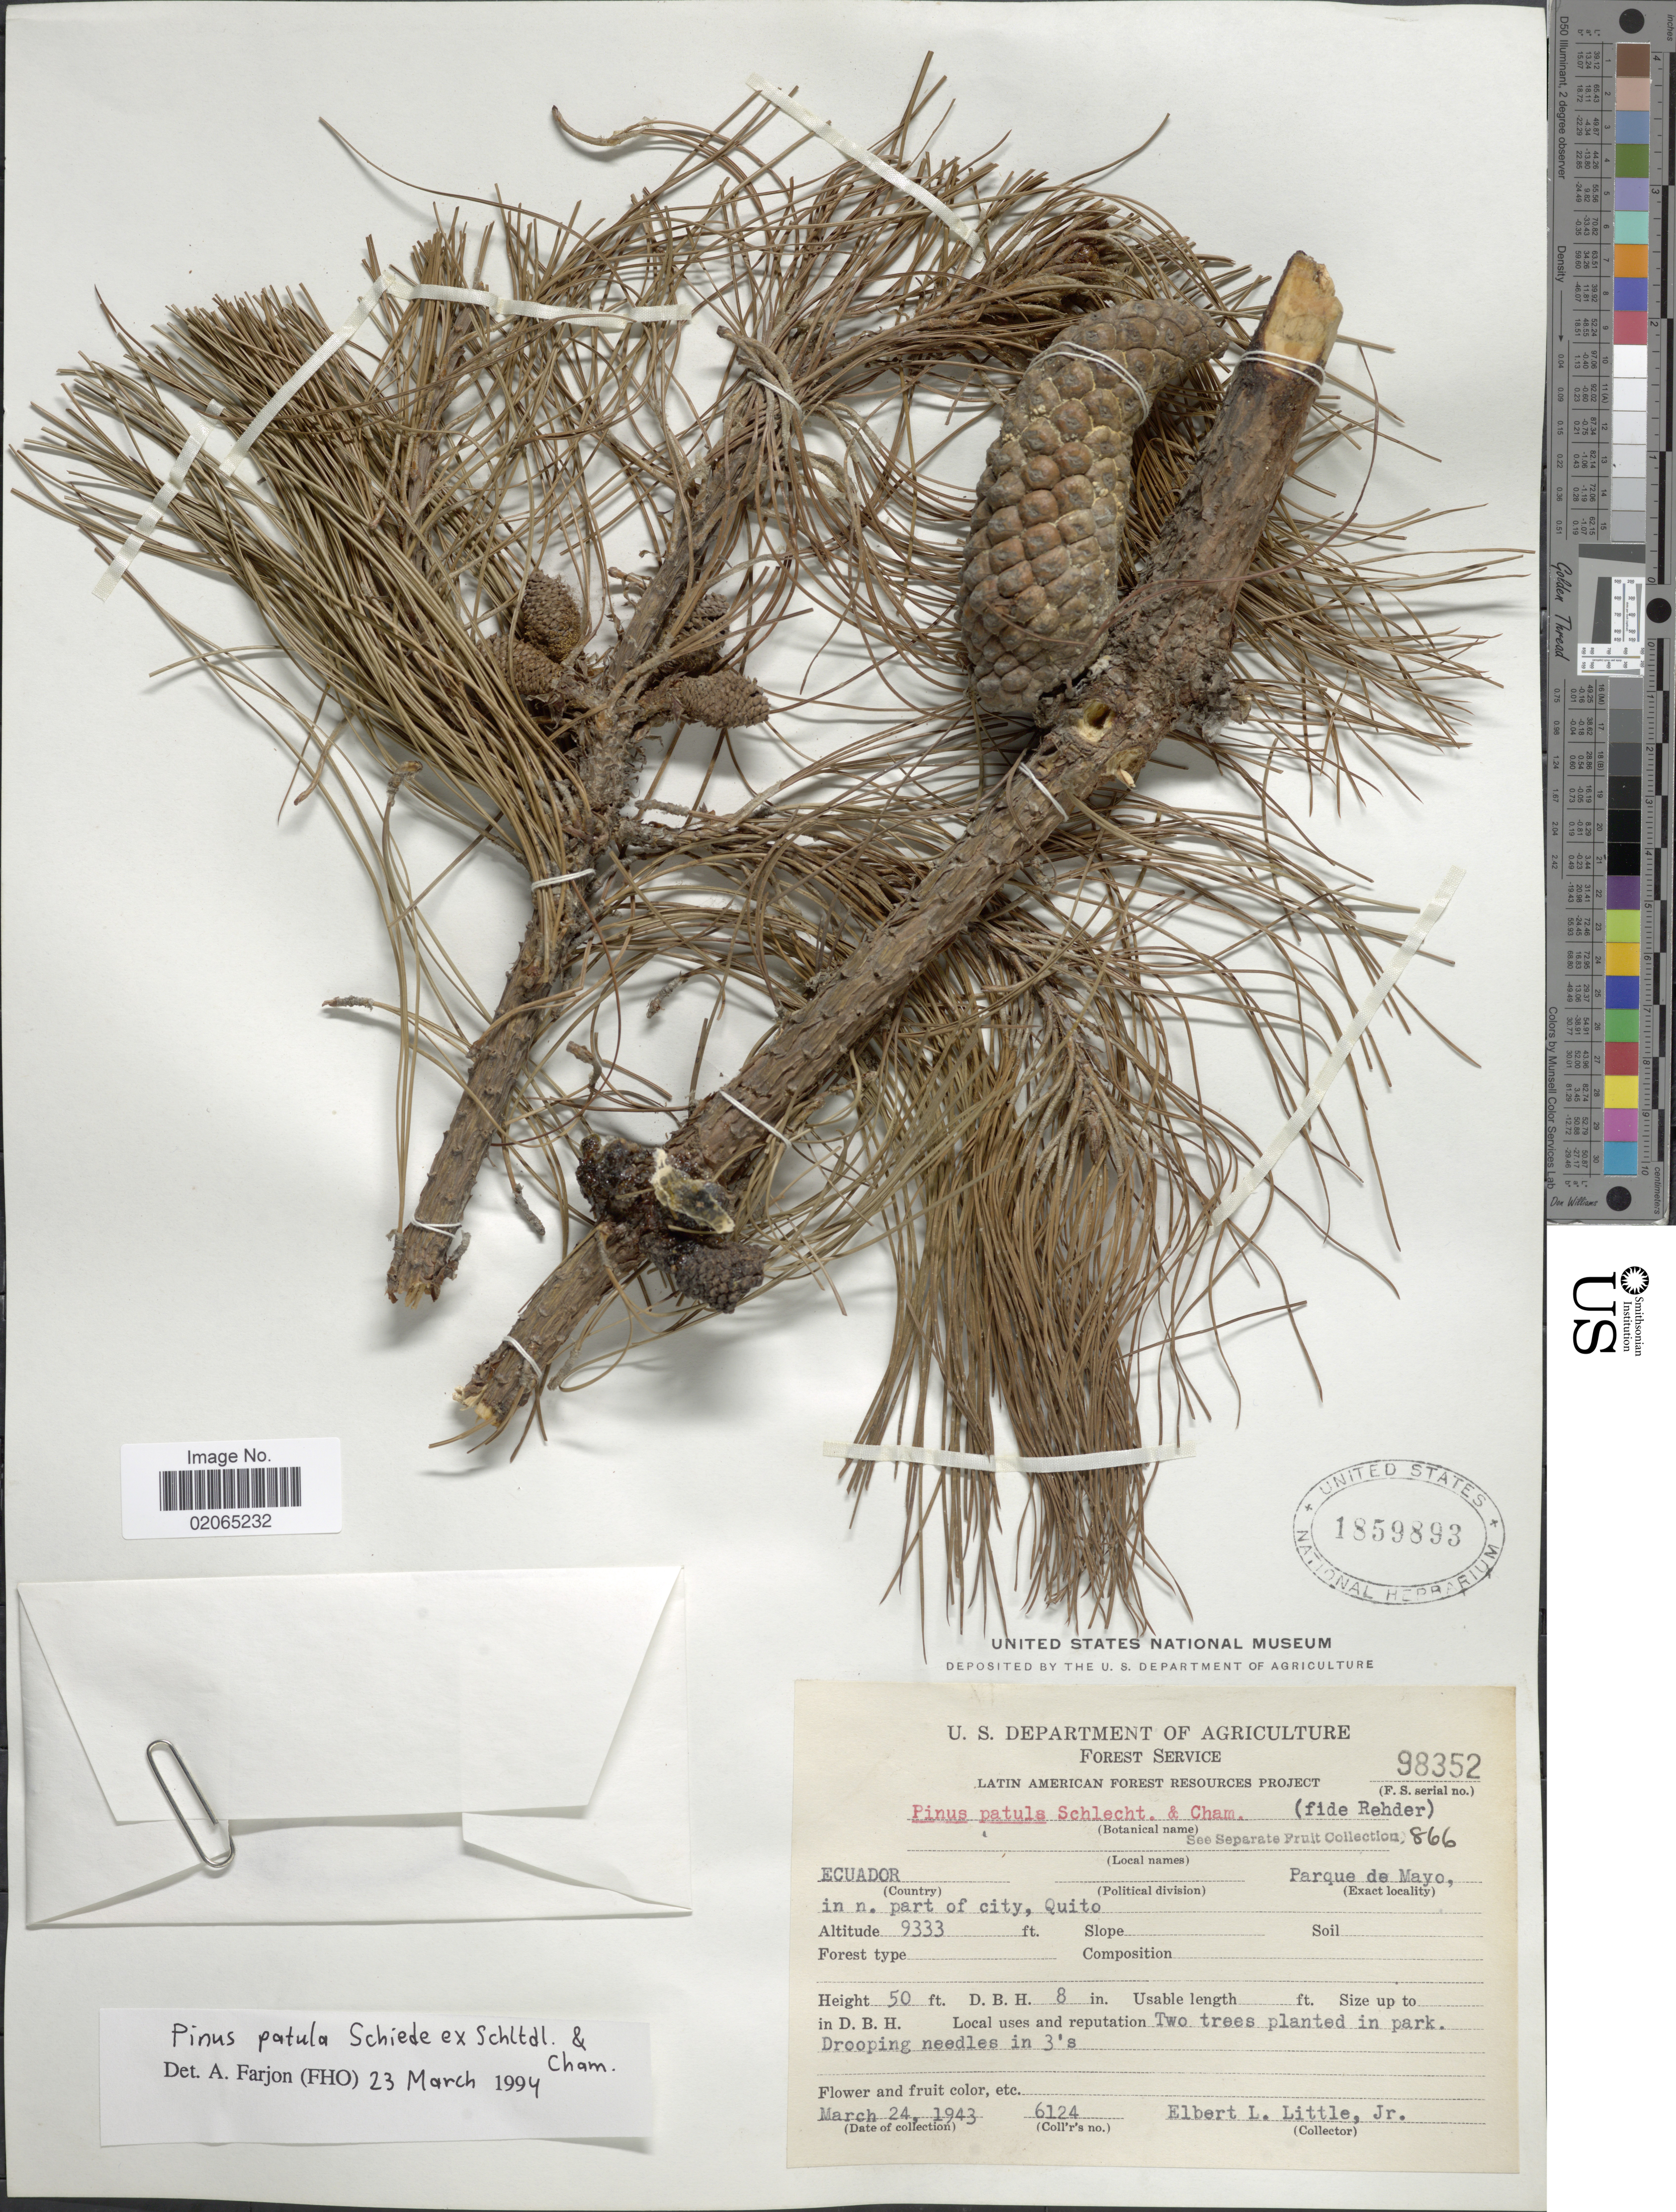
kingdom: Plantae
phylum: Tracheophyta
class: Pinopsida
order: Pinales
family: Pinaceae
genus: Pinus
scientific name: Pinus patula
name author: Schltdl. & Cham.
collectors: E. L. Little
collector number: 6124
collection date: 1943-03-23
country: Ecuador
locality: Parque de Mayo, in n. part of city, Quito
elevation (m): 2845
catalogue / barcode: US 1859893